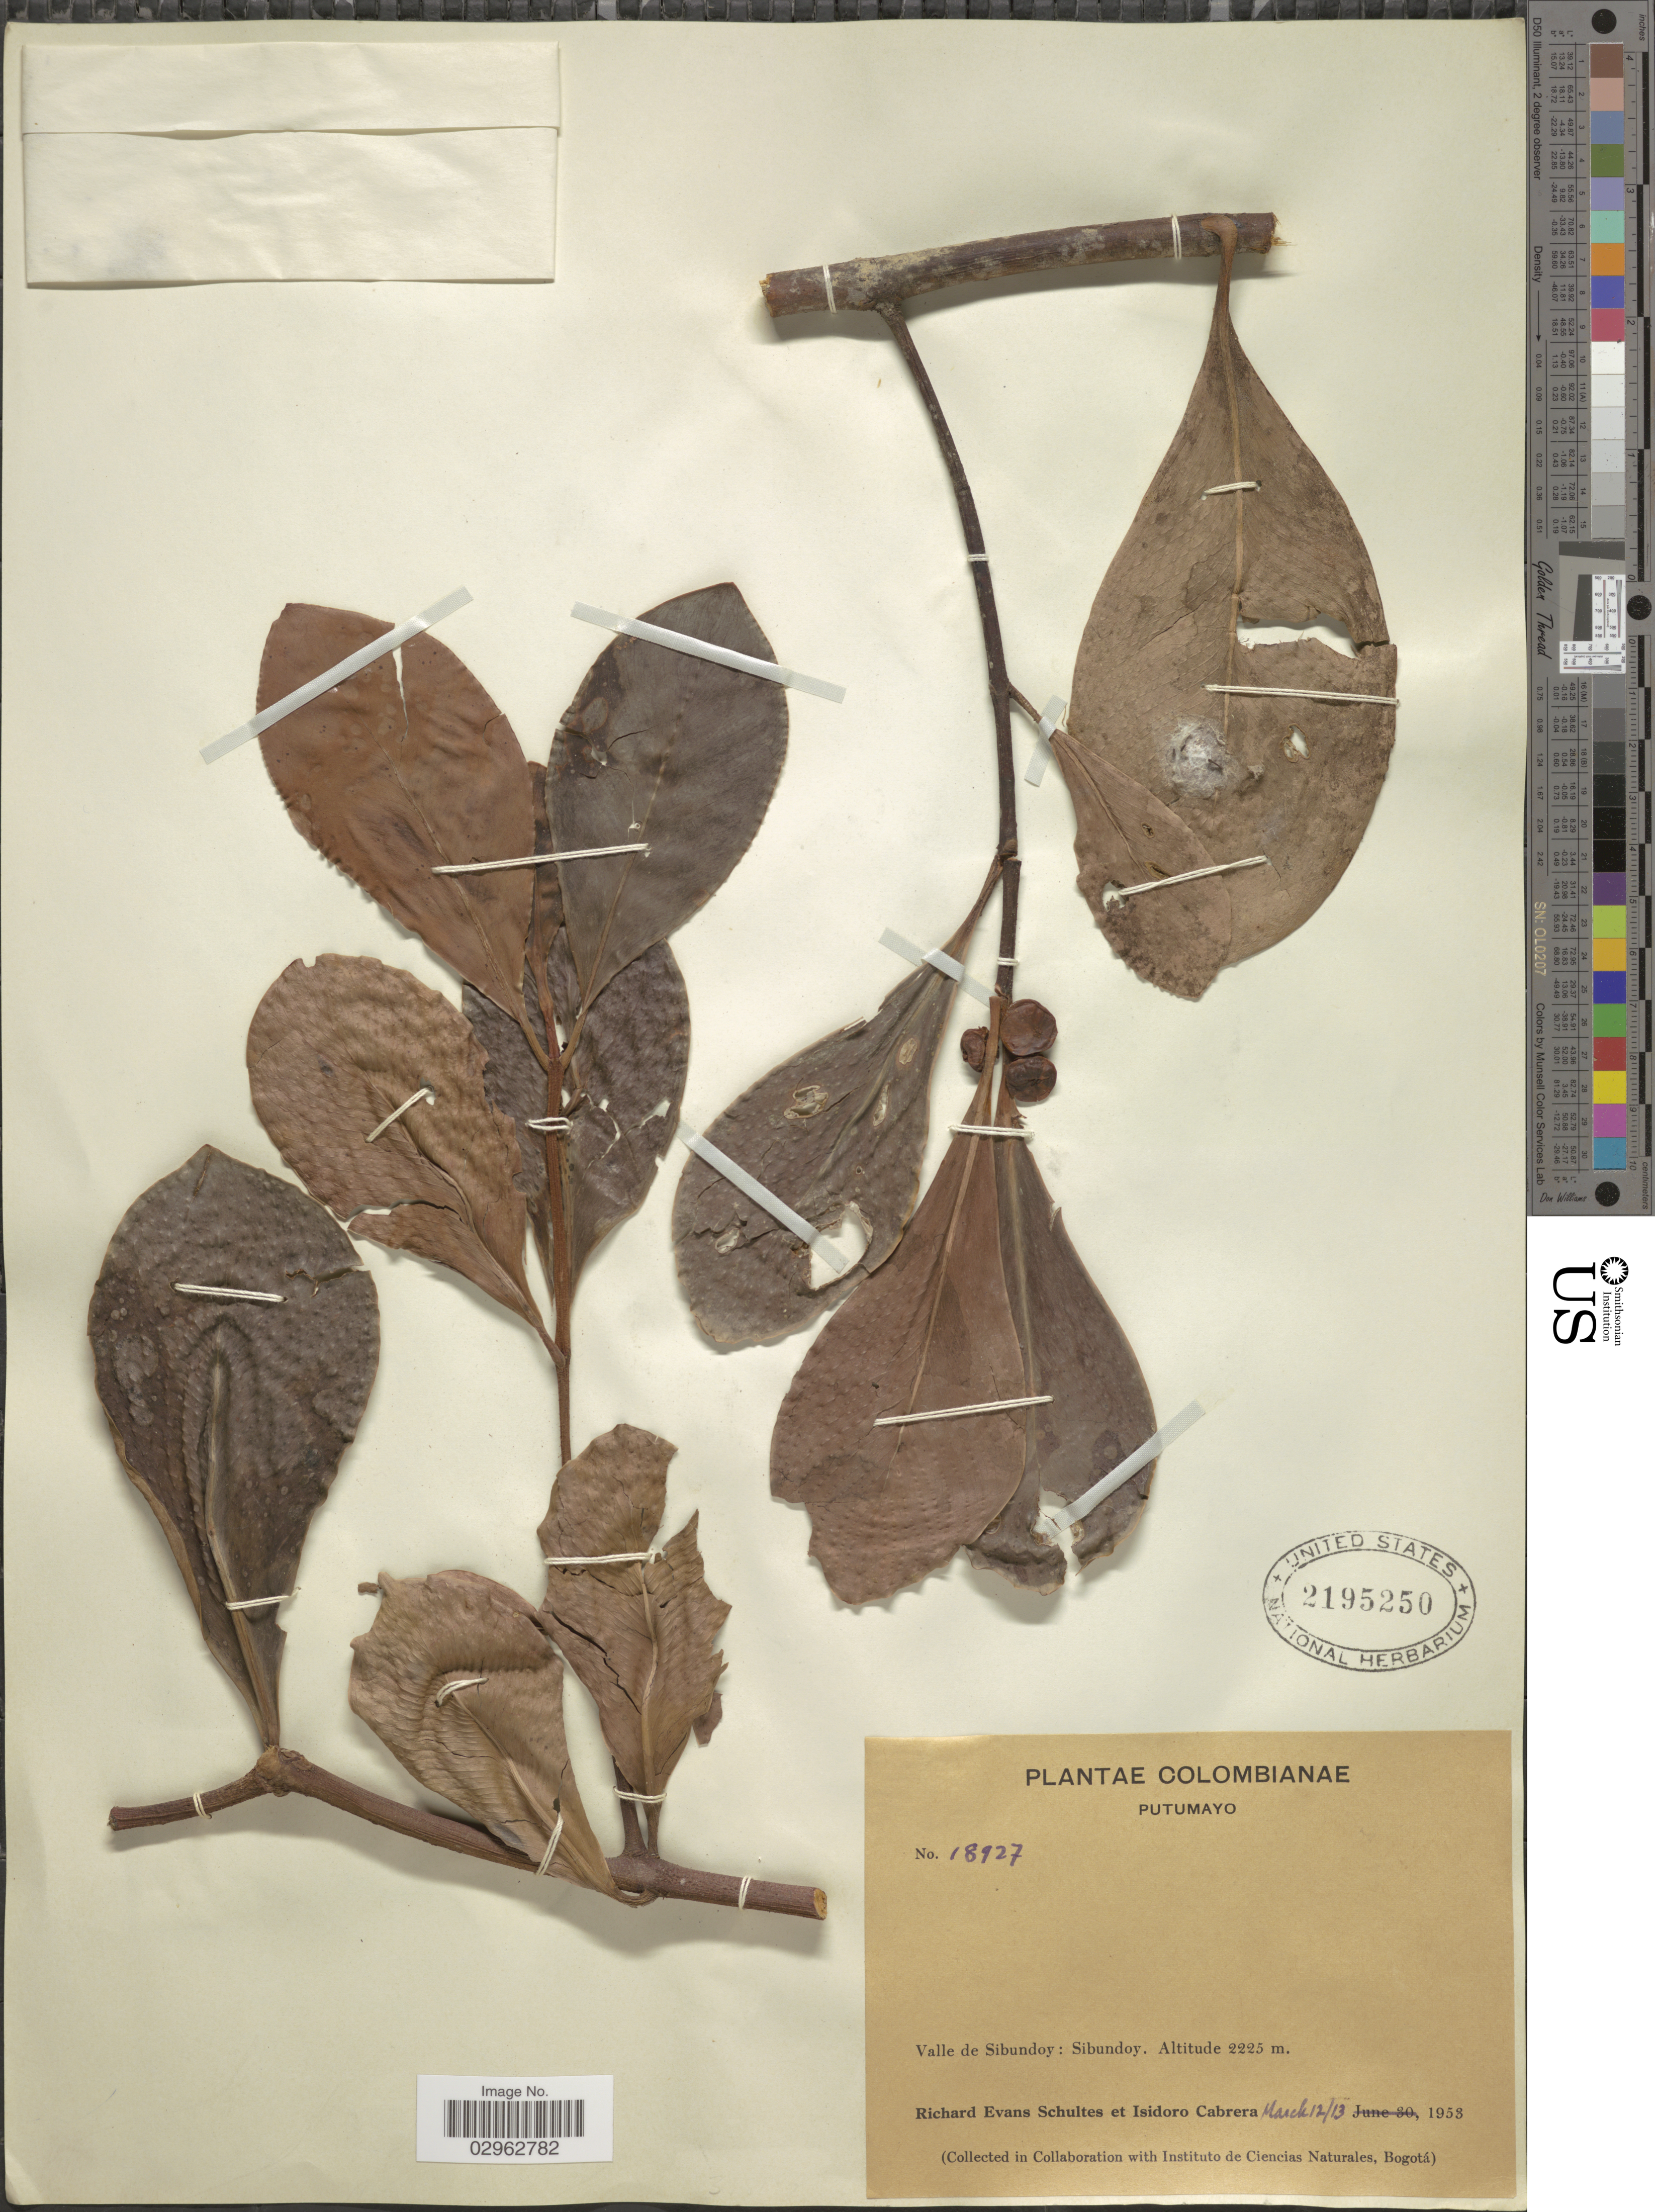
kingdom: Plantae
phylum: Tracheophyta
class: Magnoliopsida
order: Malpighiales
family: Clusiaceae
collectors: R. E. Schultes & I. Cabrera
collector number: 18927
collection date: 1953-03-12/1953-03-13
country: Colombia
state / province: Putumayo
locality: Valle de Sibundoy: Sibundoy.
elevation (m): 2225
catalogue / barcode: US 2195250